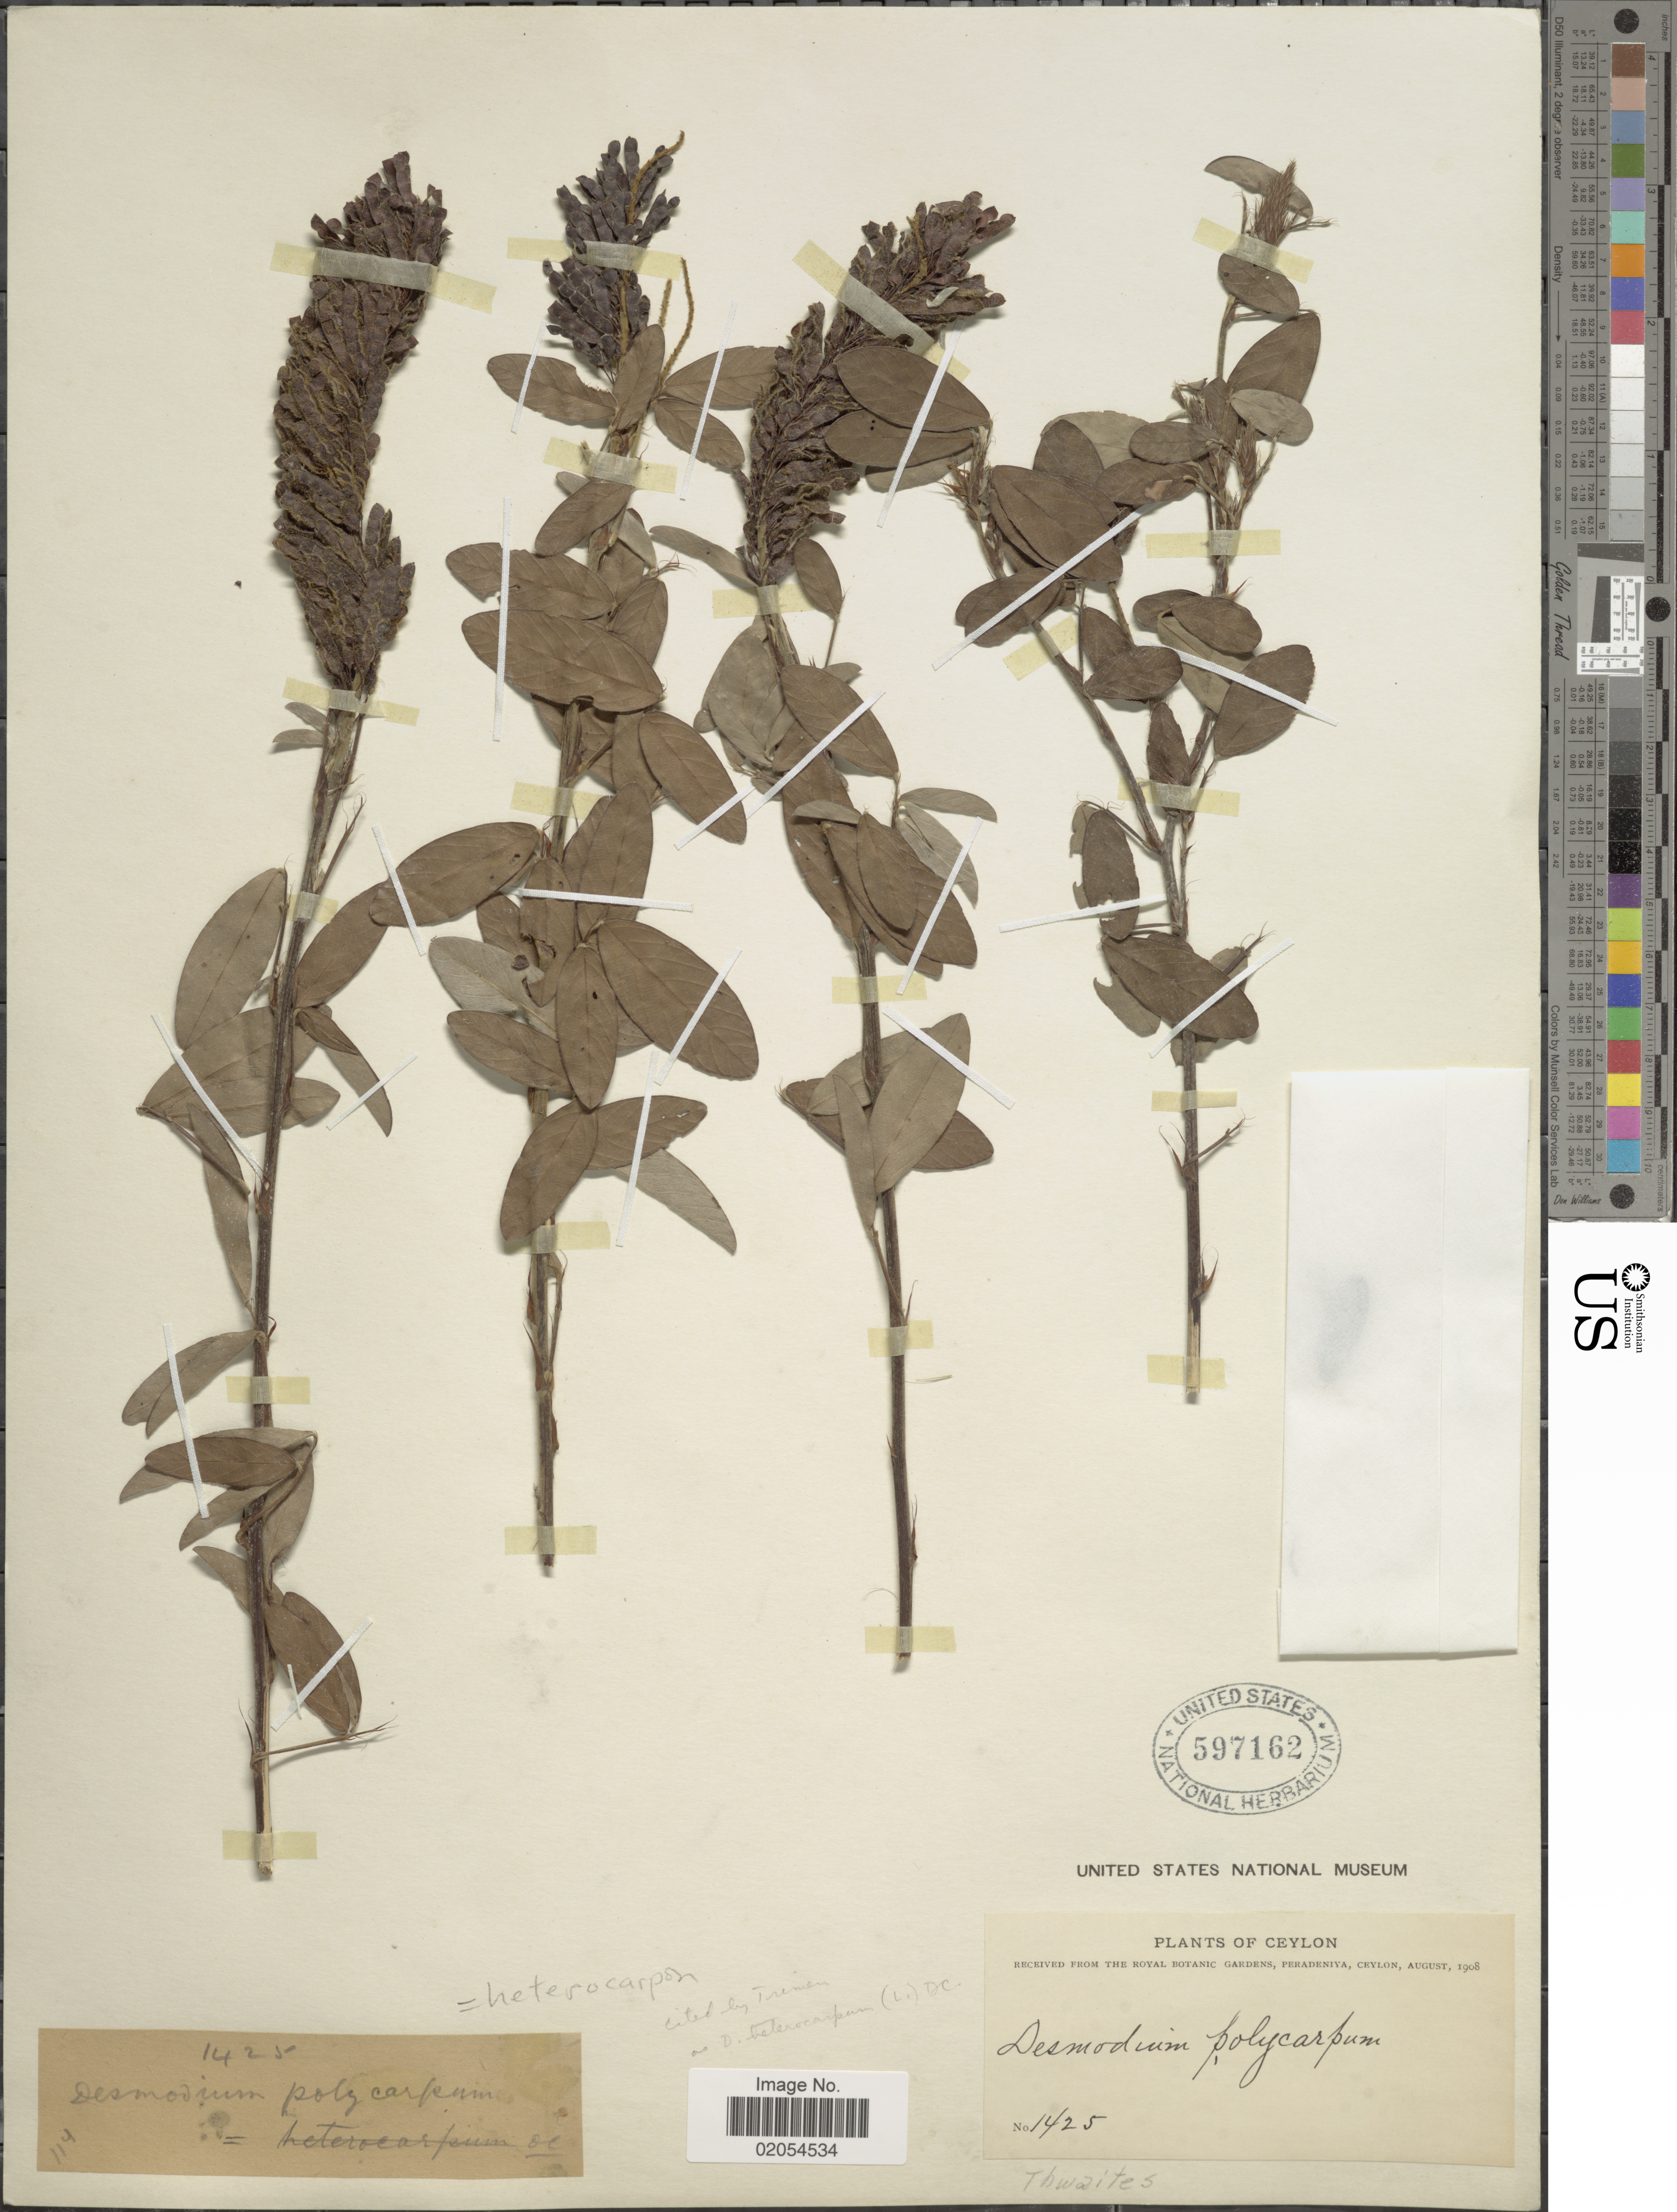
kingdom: Plantae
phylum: Tracheophyta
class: Magnoliopsida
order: Fabales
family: Fabaceae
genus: Grona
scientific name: Grona heterocarpos var. strigosa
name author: (Meeuwen) H. Ohashi & K. Ohashi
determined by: Strong, Mark T., (BOT), Smithsonian Institution - National Museum of Natural History (UNITED STATES)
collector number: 1425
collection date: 1908-08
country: Sri Lanka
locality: Ceylon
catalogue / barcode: US 597162